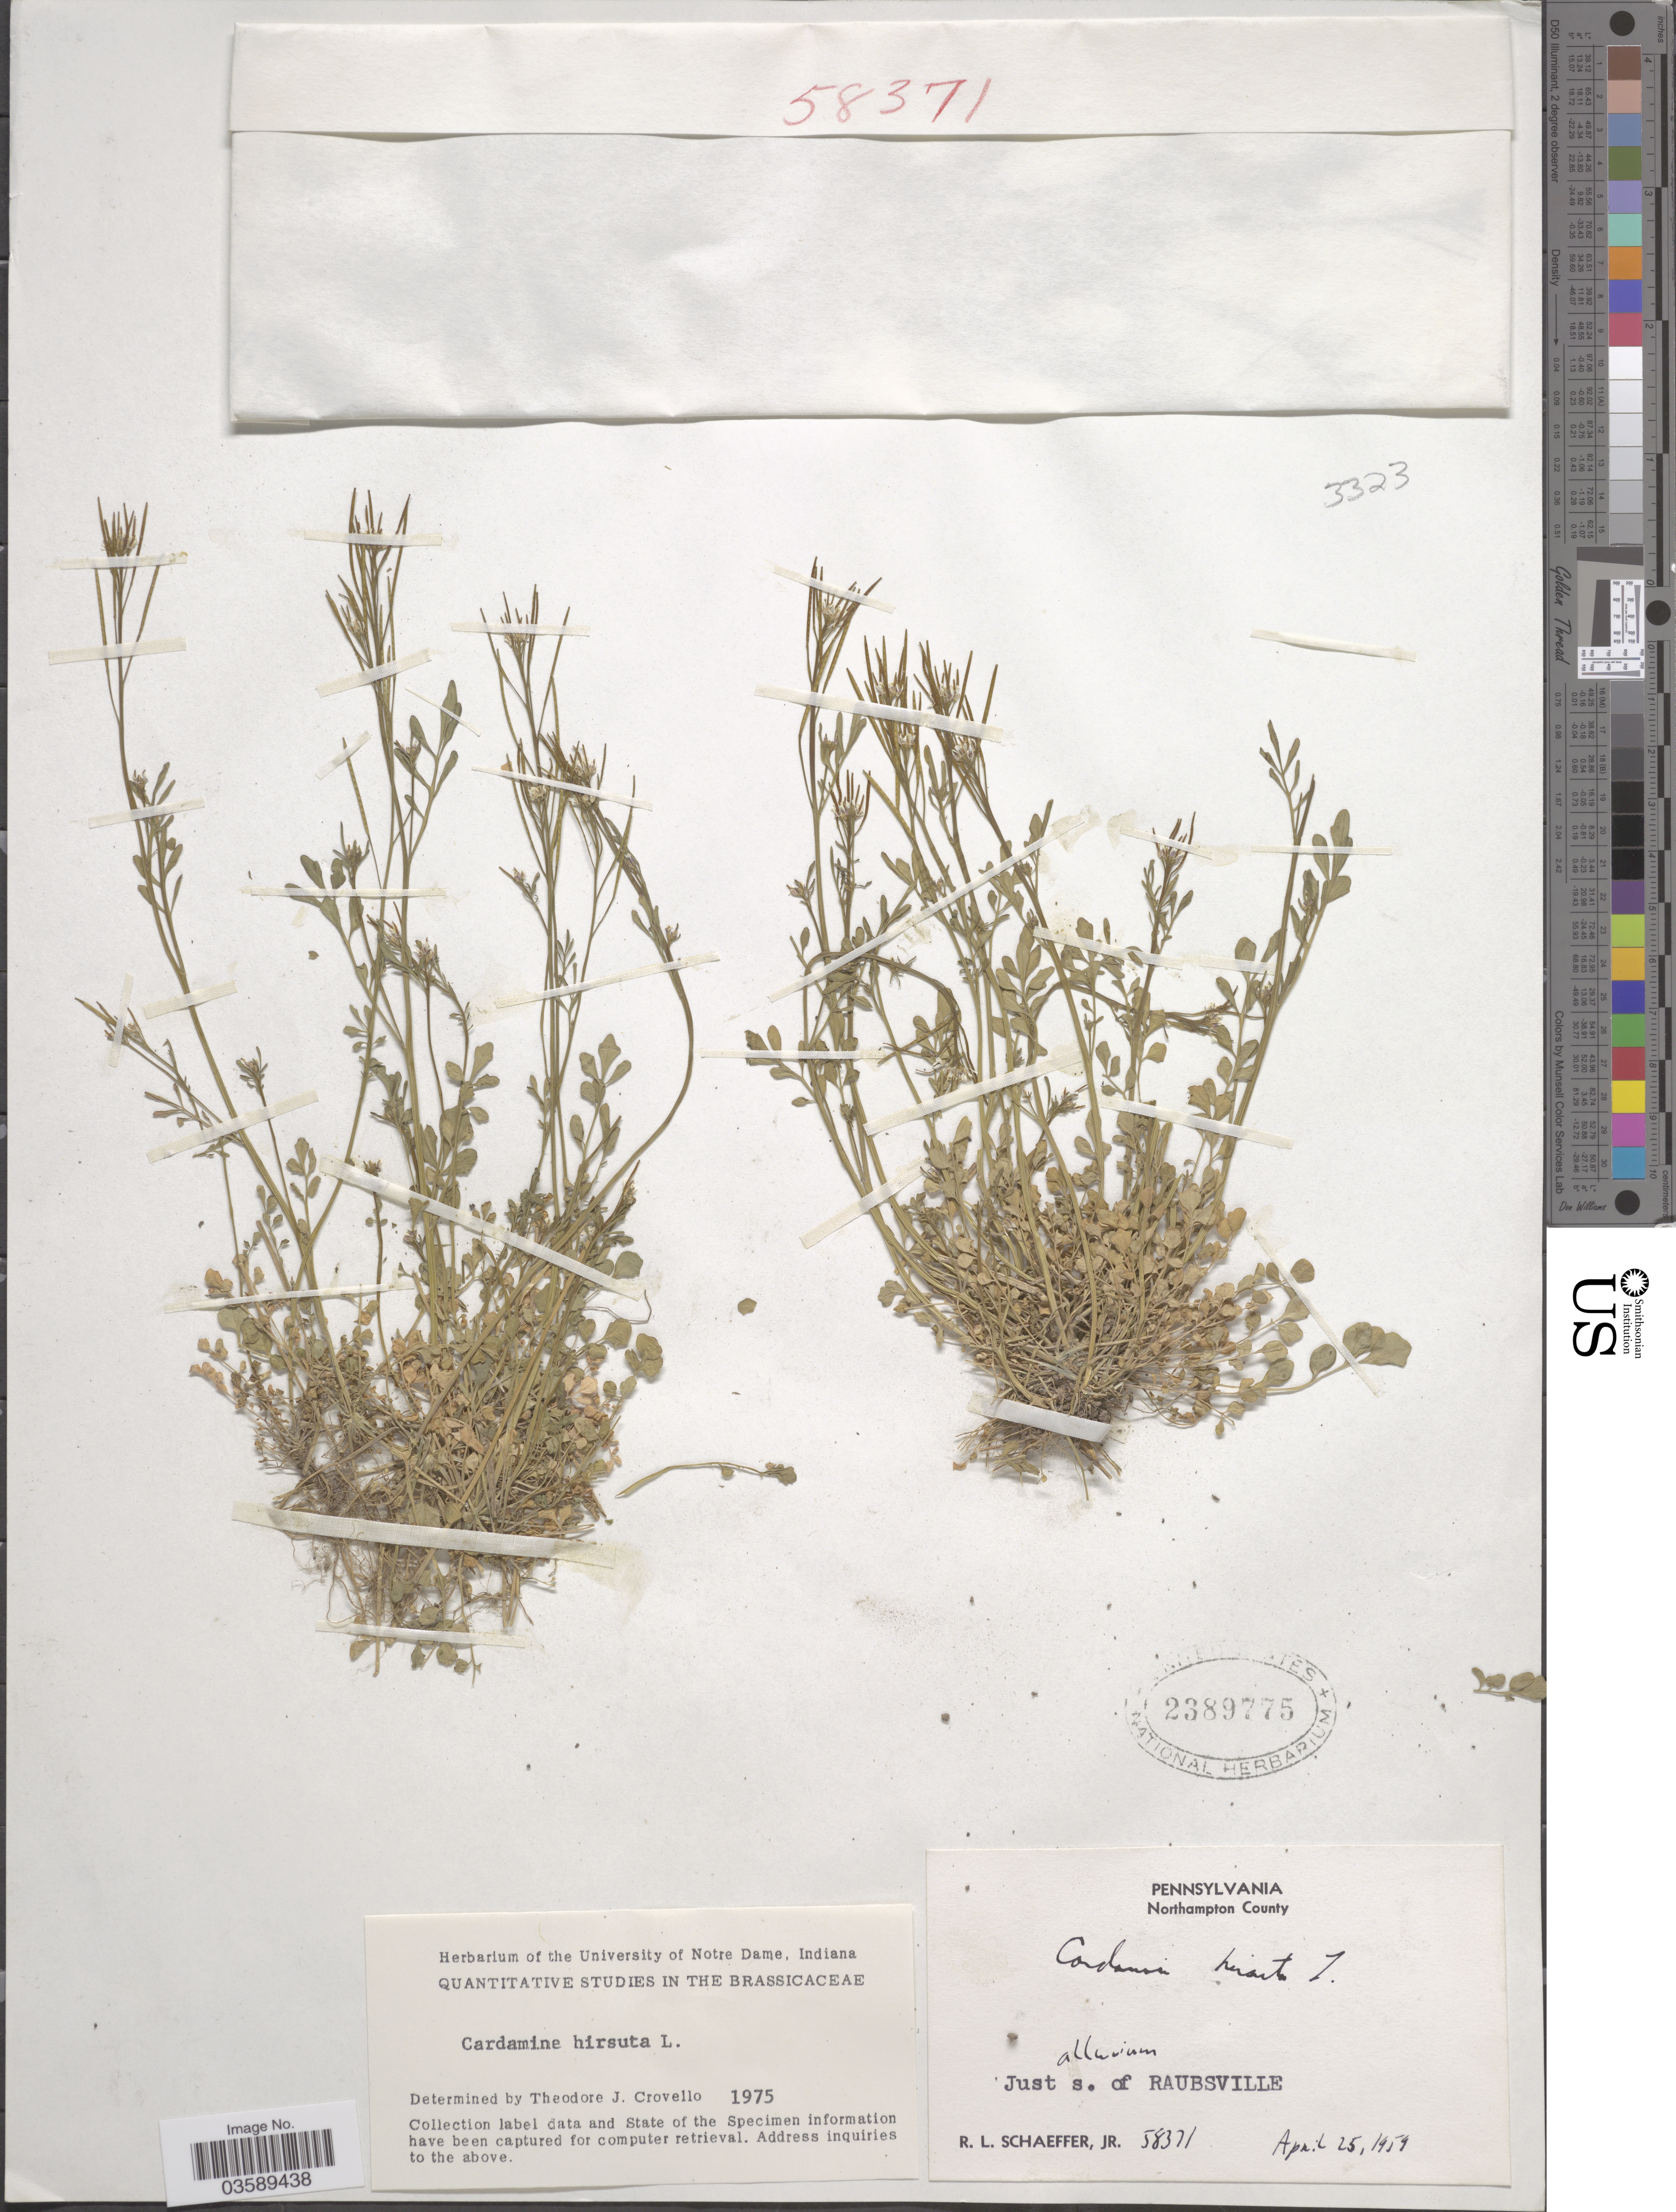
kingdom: Plantae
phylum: Tracheophyta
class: Magnoliopsida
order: Brassicales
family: Brassicaceae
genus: Cardamine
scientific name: Cardamine hirsuta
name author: L.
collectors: R. L. Schaeffer Jr.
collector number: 58371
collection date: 1959-04-25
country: United States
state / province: Pennsylvania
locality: Northampton County. Just s. of Raubsville.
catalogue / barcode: US 2389775